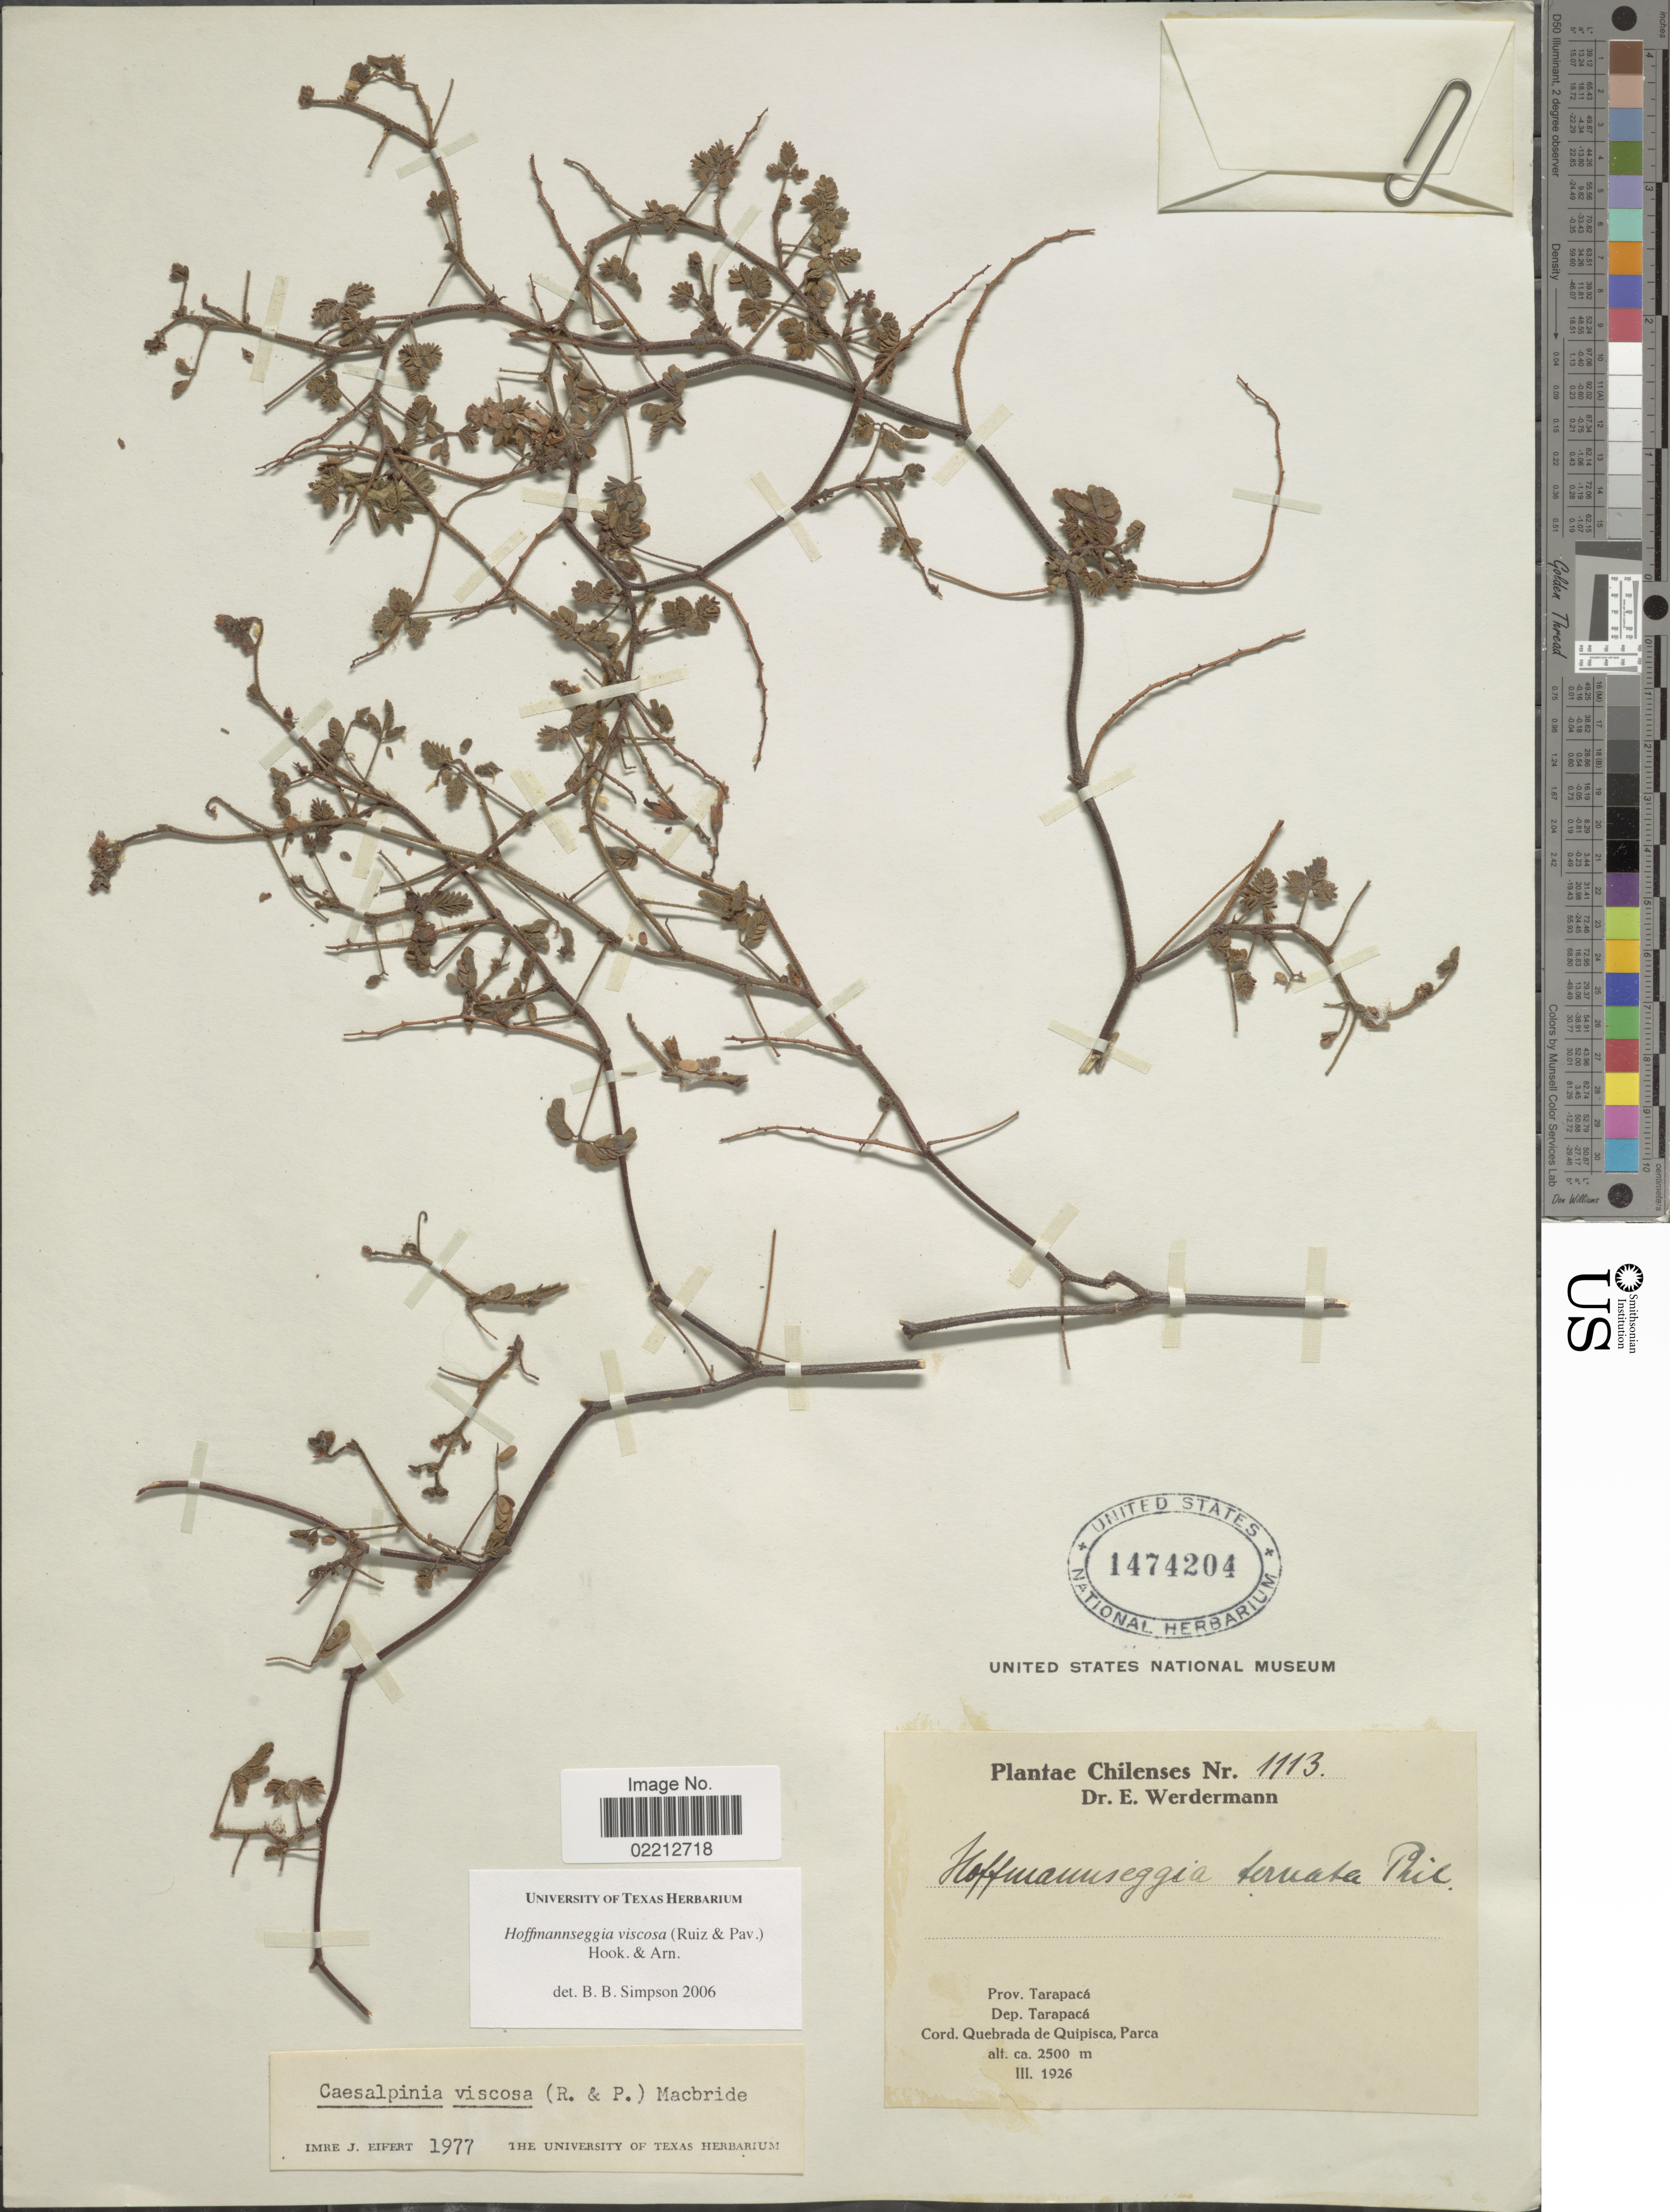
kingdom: Plantae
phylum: Tracheophyta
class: Magnoliopsida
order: Fabales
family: Fabaceae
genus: Hoffmannseggia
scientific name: Hoffmannseggia viscosa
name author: Hook. & Arn.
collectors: E. Werdermann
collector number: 1113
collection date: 1926-03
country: Chile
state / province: Tarapacá (I)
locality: Dep. Tarapaca, Cord. Quebrada de Quipisca, Parca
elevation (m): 2500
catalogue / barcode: US 1474204